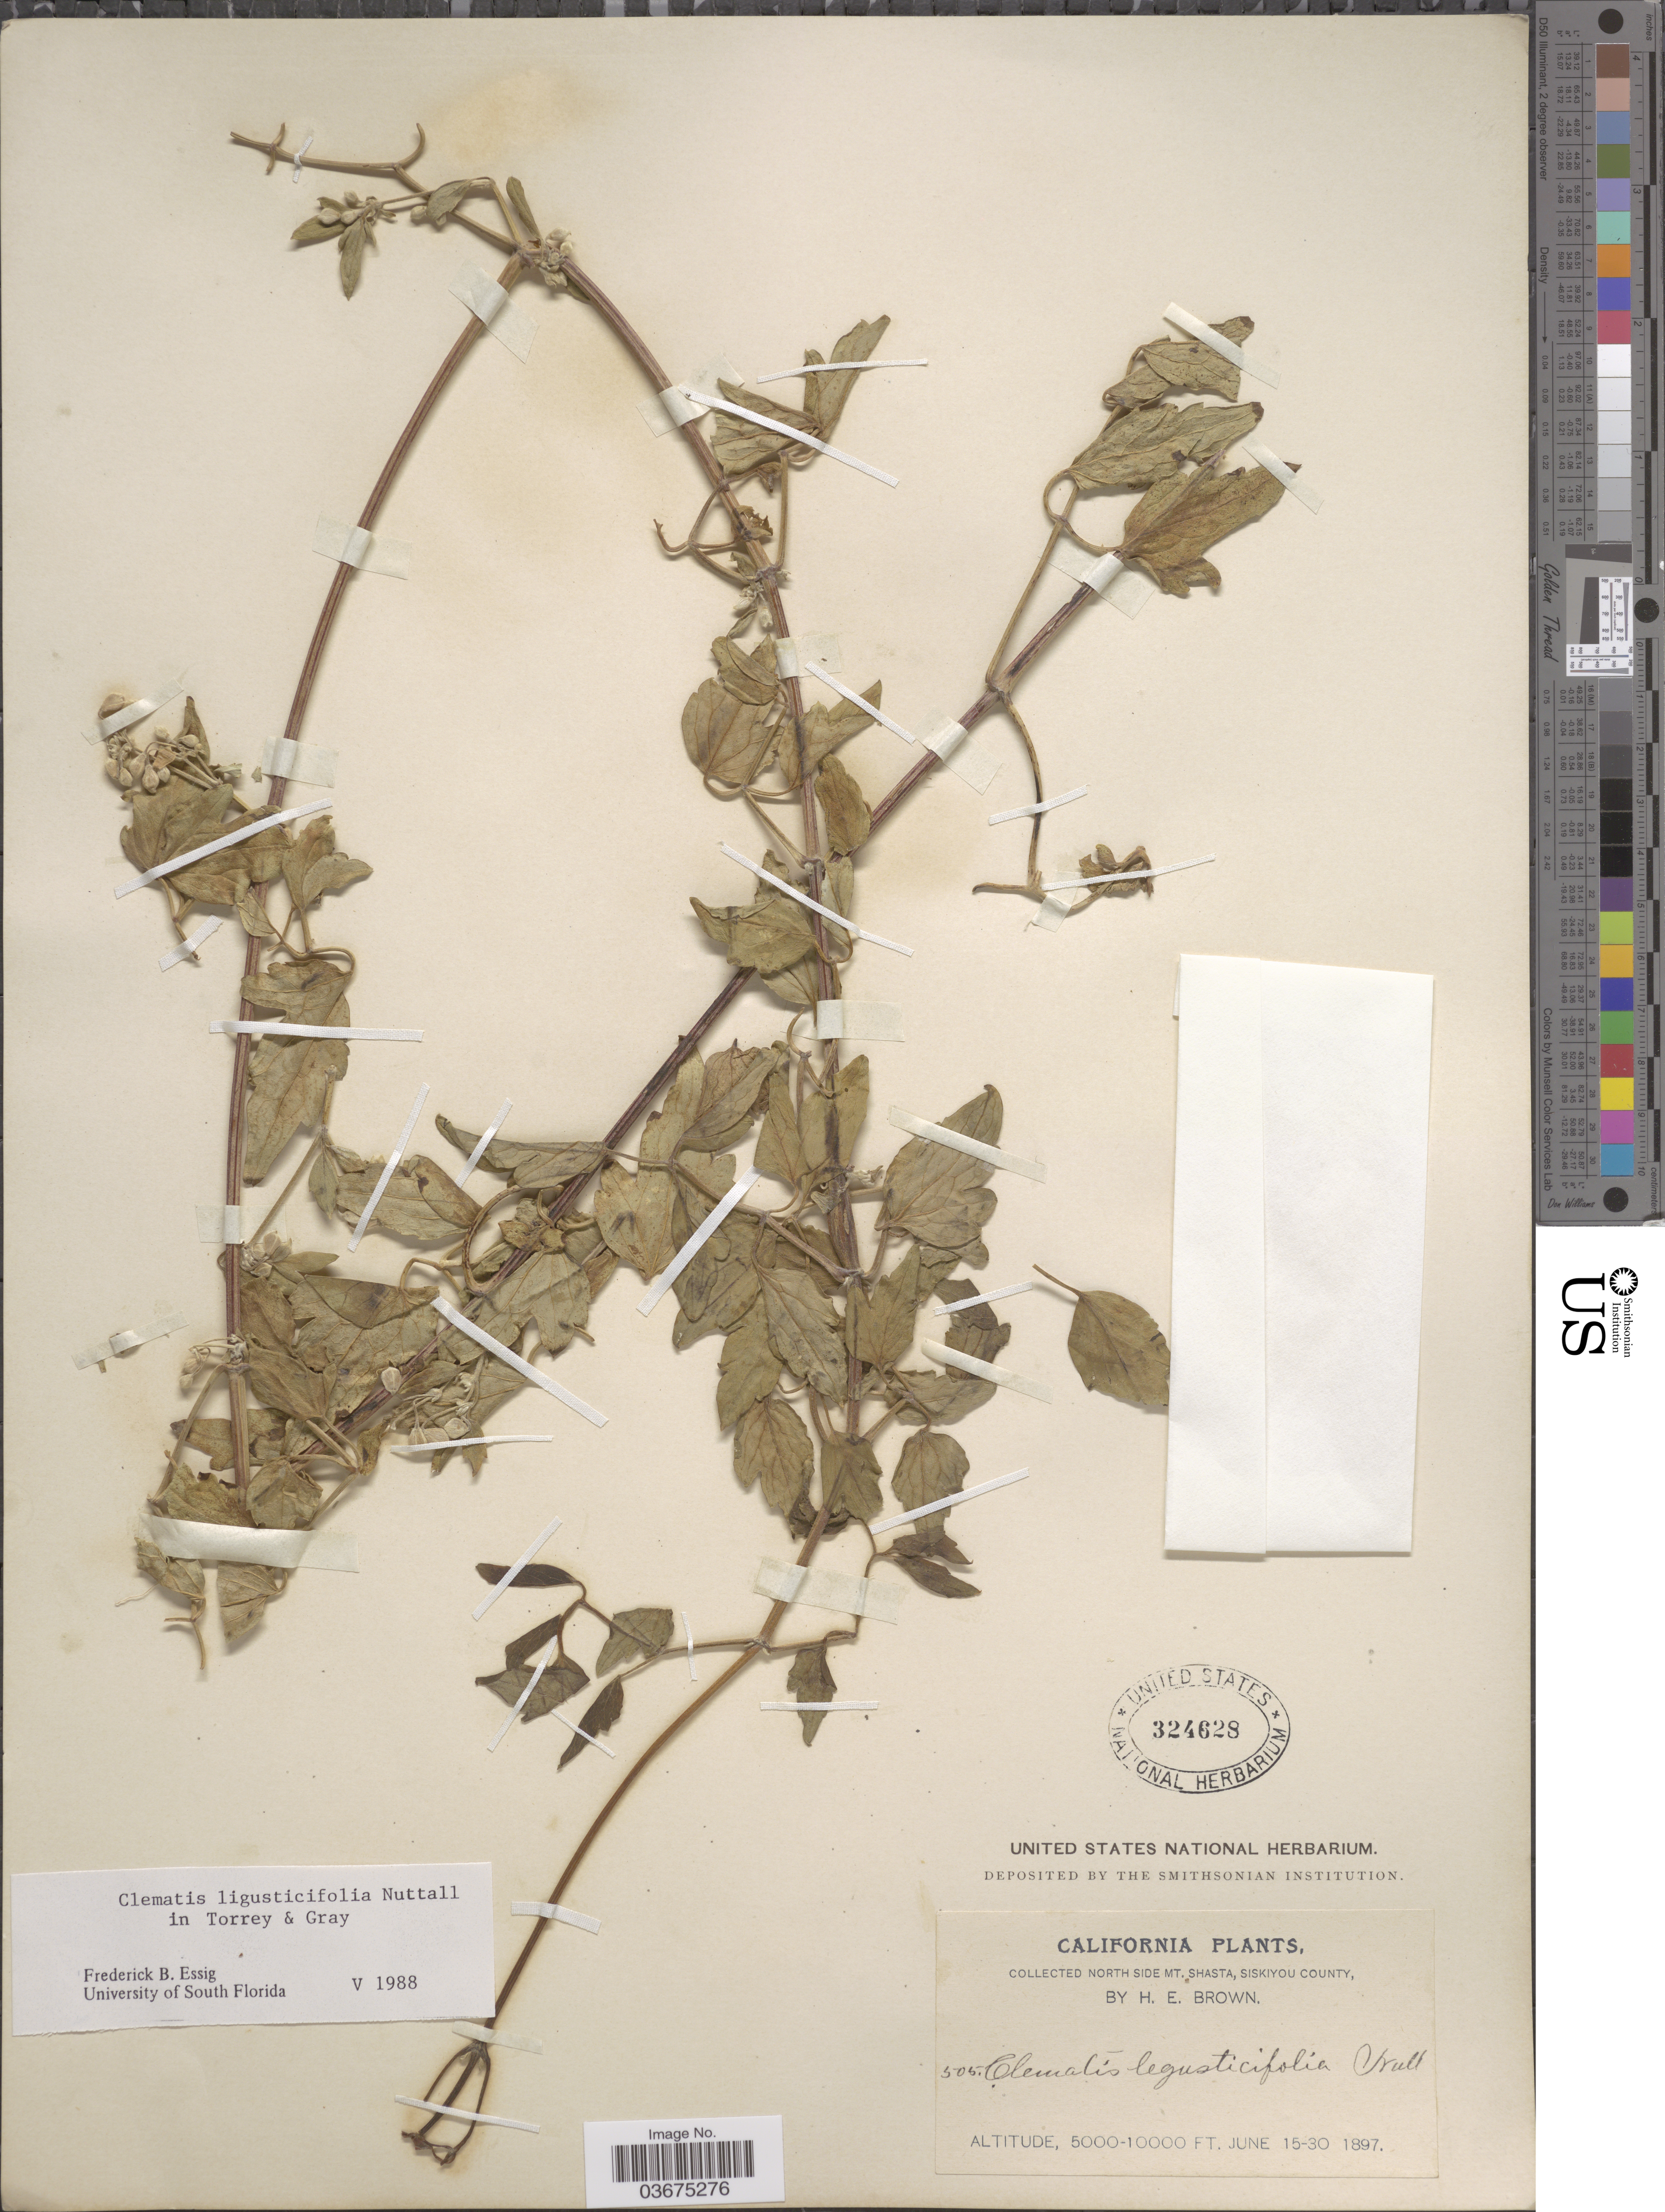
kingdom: Plantae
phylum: Tracheophyta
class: Magnoliopsida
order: Ranunculales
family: Ranunculaceae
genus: Clematis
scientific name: Clematis ligusticifolia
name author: Nutt.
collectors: H. E. Brown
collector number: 505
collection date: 1897-06-15/1897-06-30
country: United States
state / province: California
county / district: Siskiyou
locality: North side Mt. Shasta, Siskiyou County.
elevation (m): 1524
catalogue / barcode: US 324628